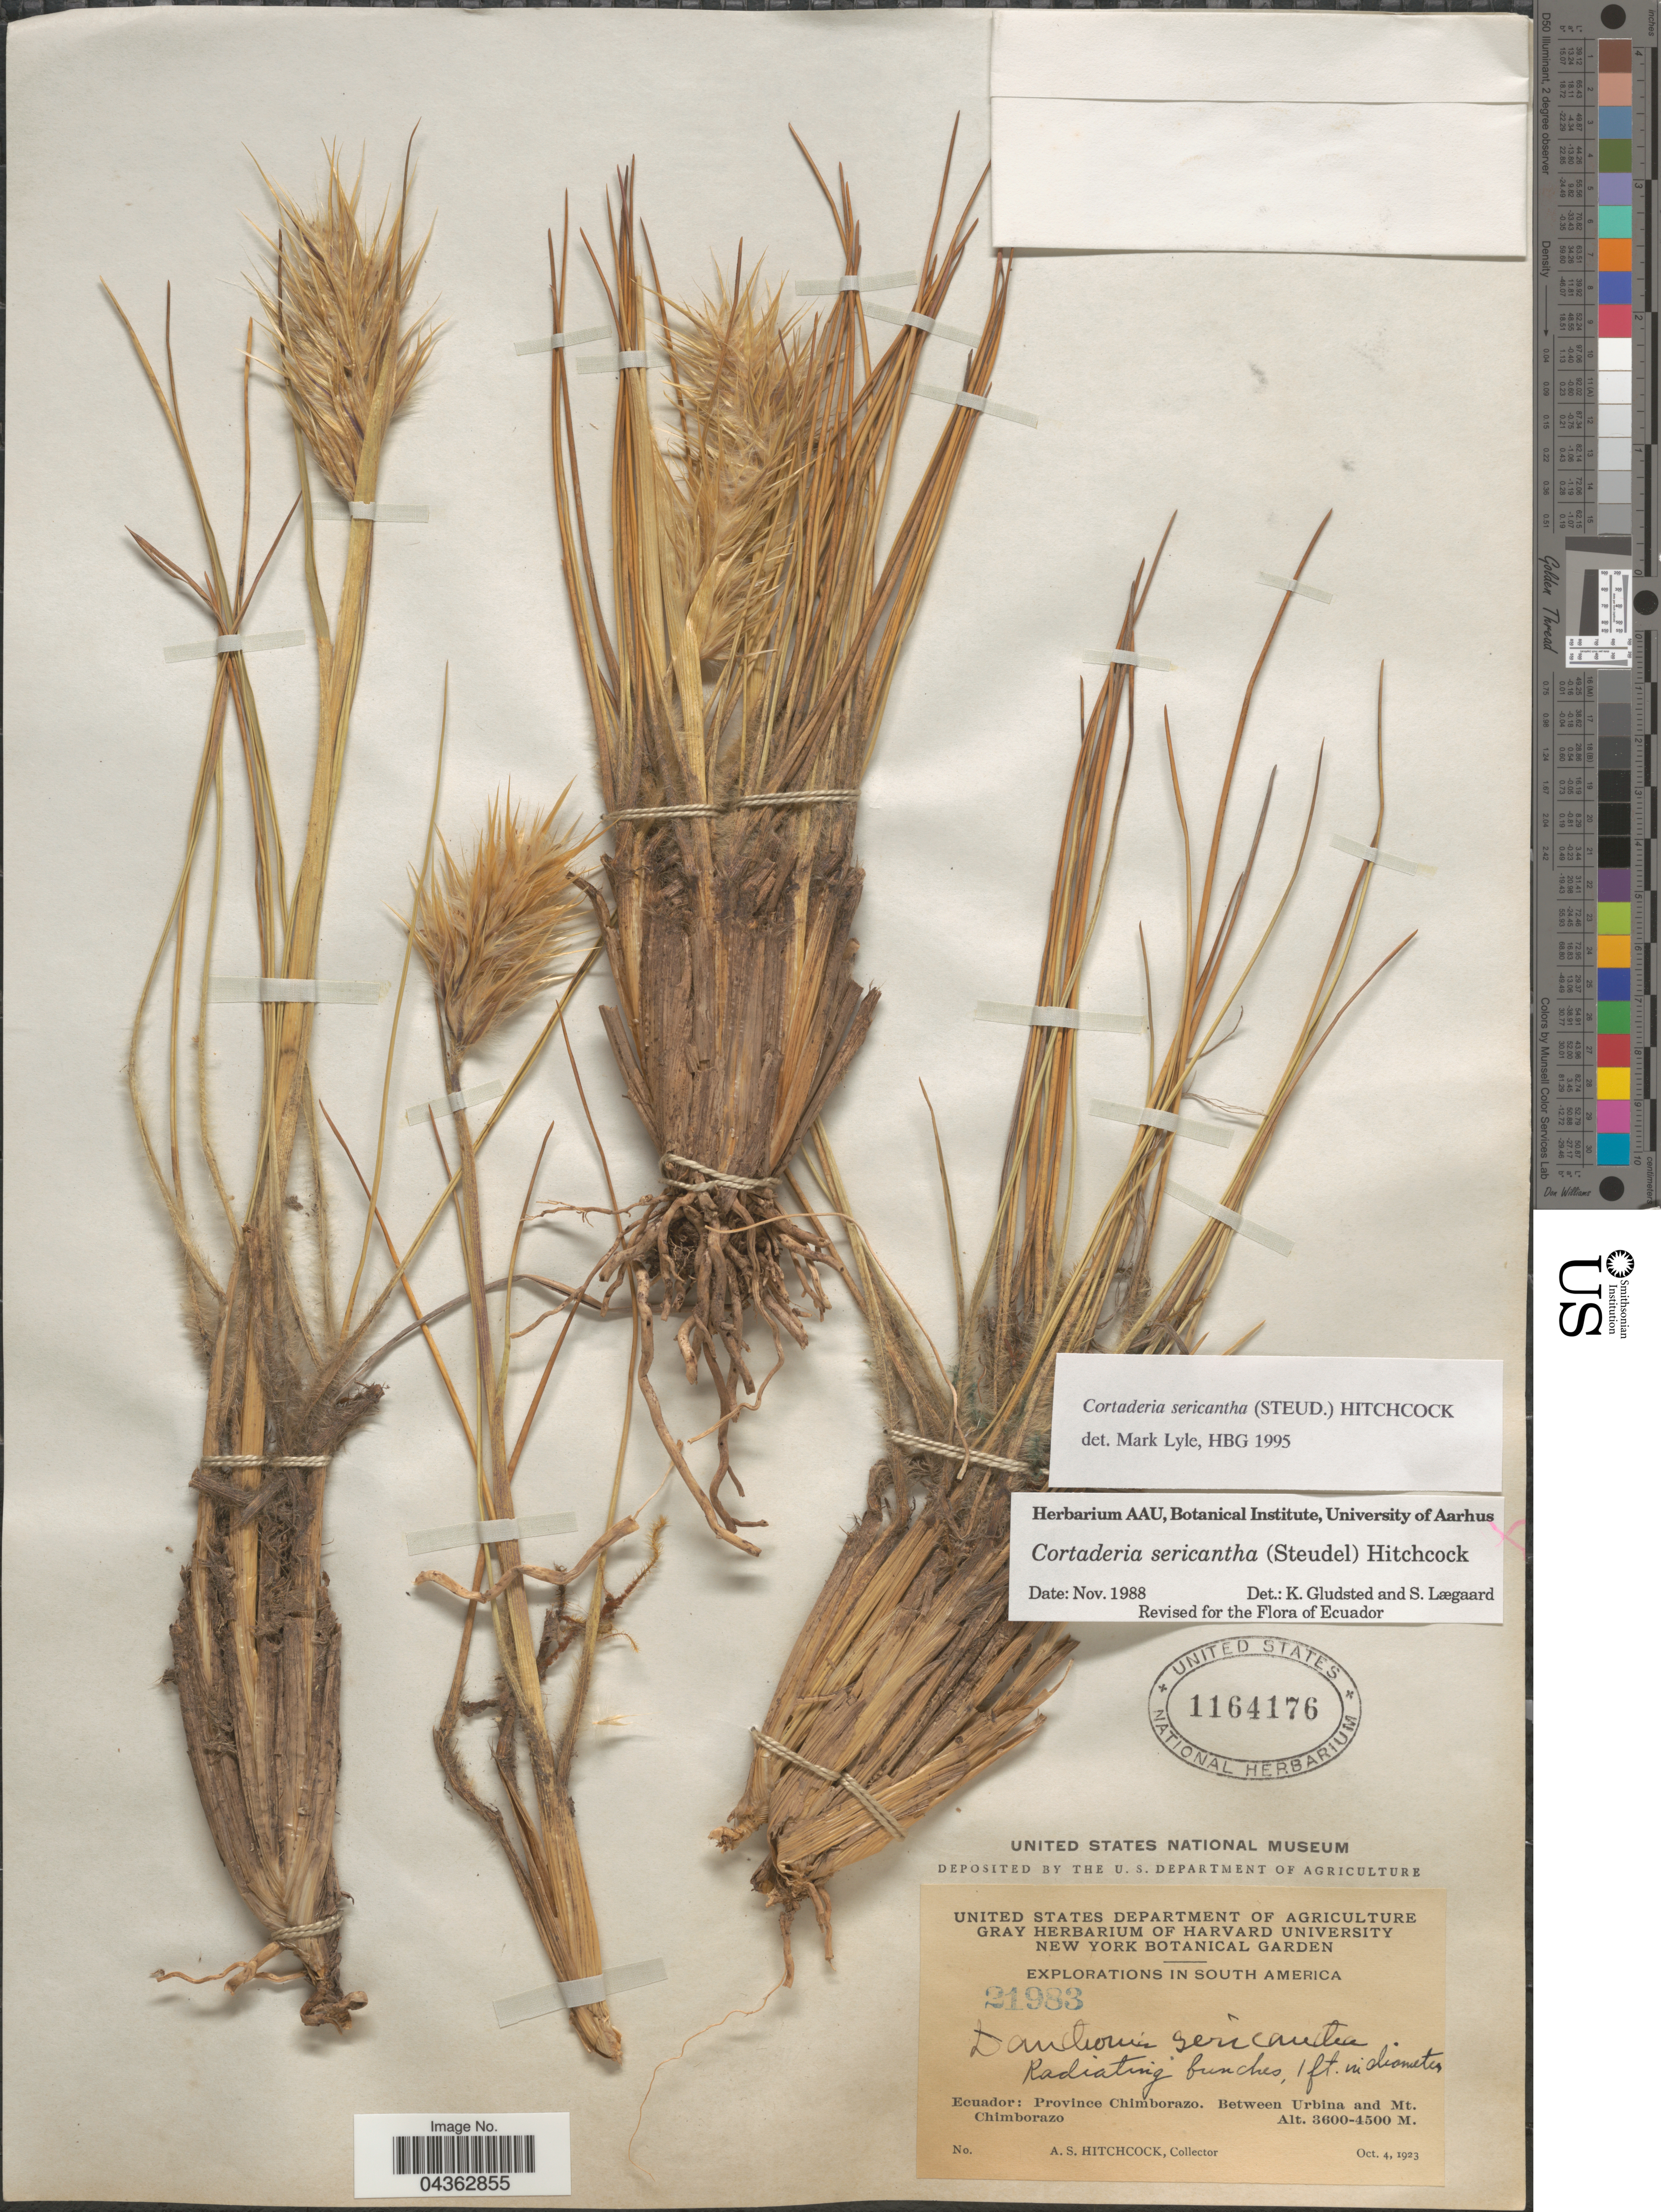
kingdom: Plantae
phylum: Tracheophyta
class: Liliopsida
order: Poales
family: Poaceae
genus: Cortaderia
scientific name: Cortaderia sericantha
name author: (Steud.) Hitchc.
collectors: A. S. Hitchcock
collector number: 21983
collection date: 1923-10-04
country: Ecuador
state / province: Chimborazo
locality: Explorations in South America. Between Urbina and Mt. Chimborazo.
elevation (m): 3600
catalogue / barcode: US 1164176